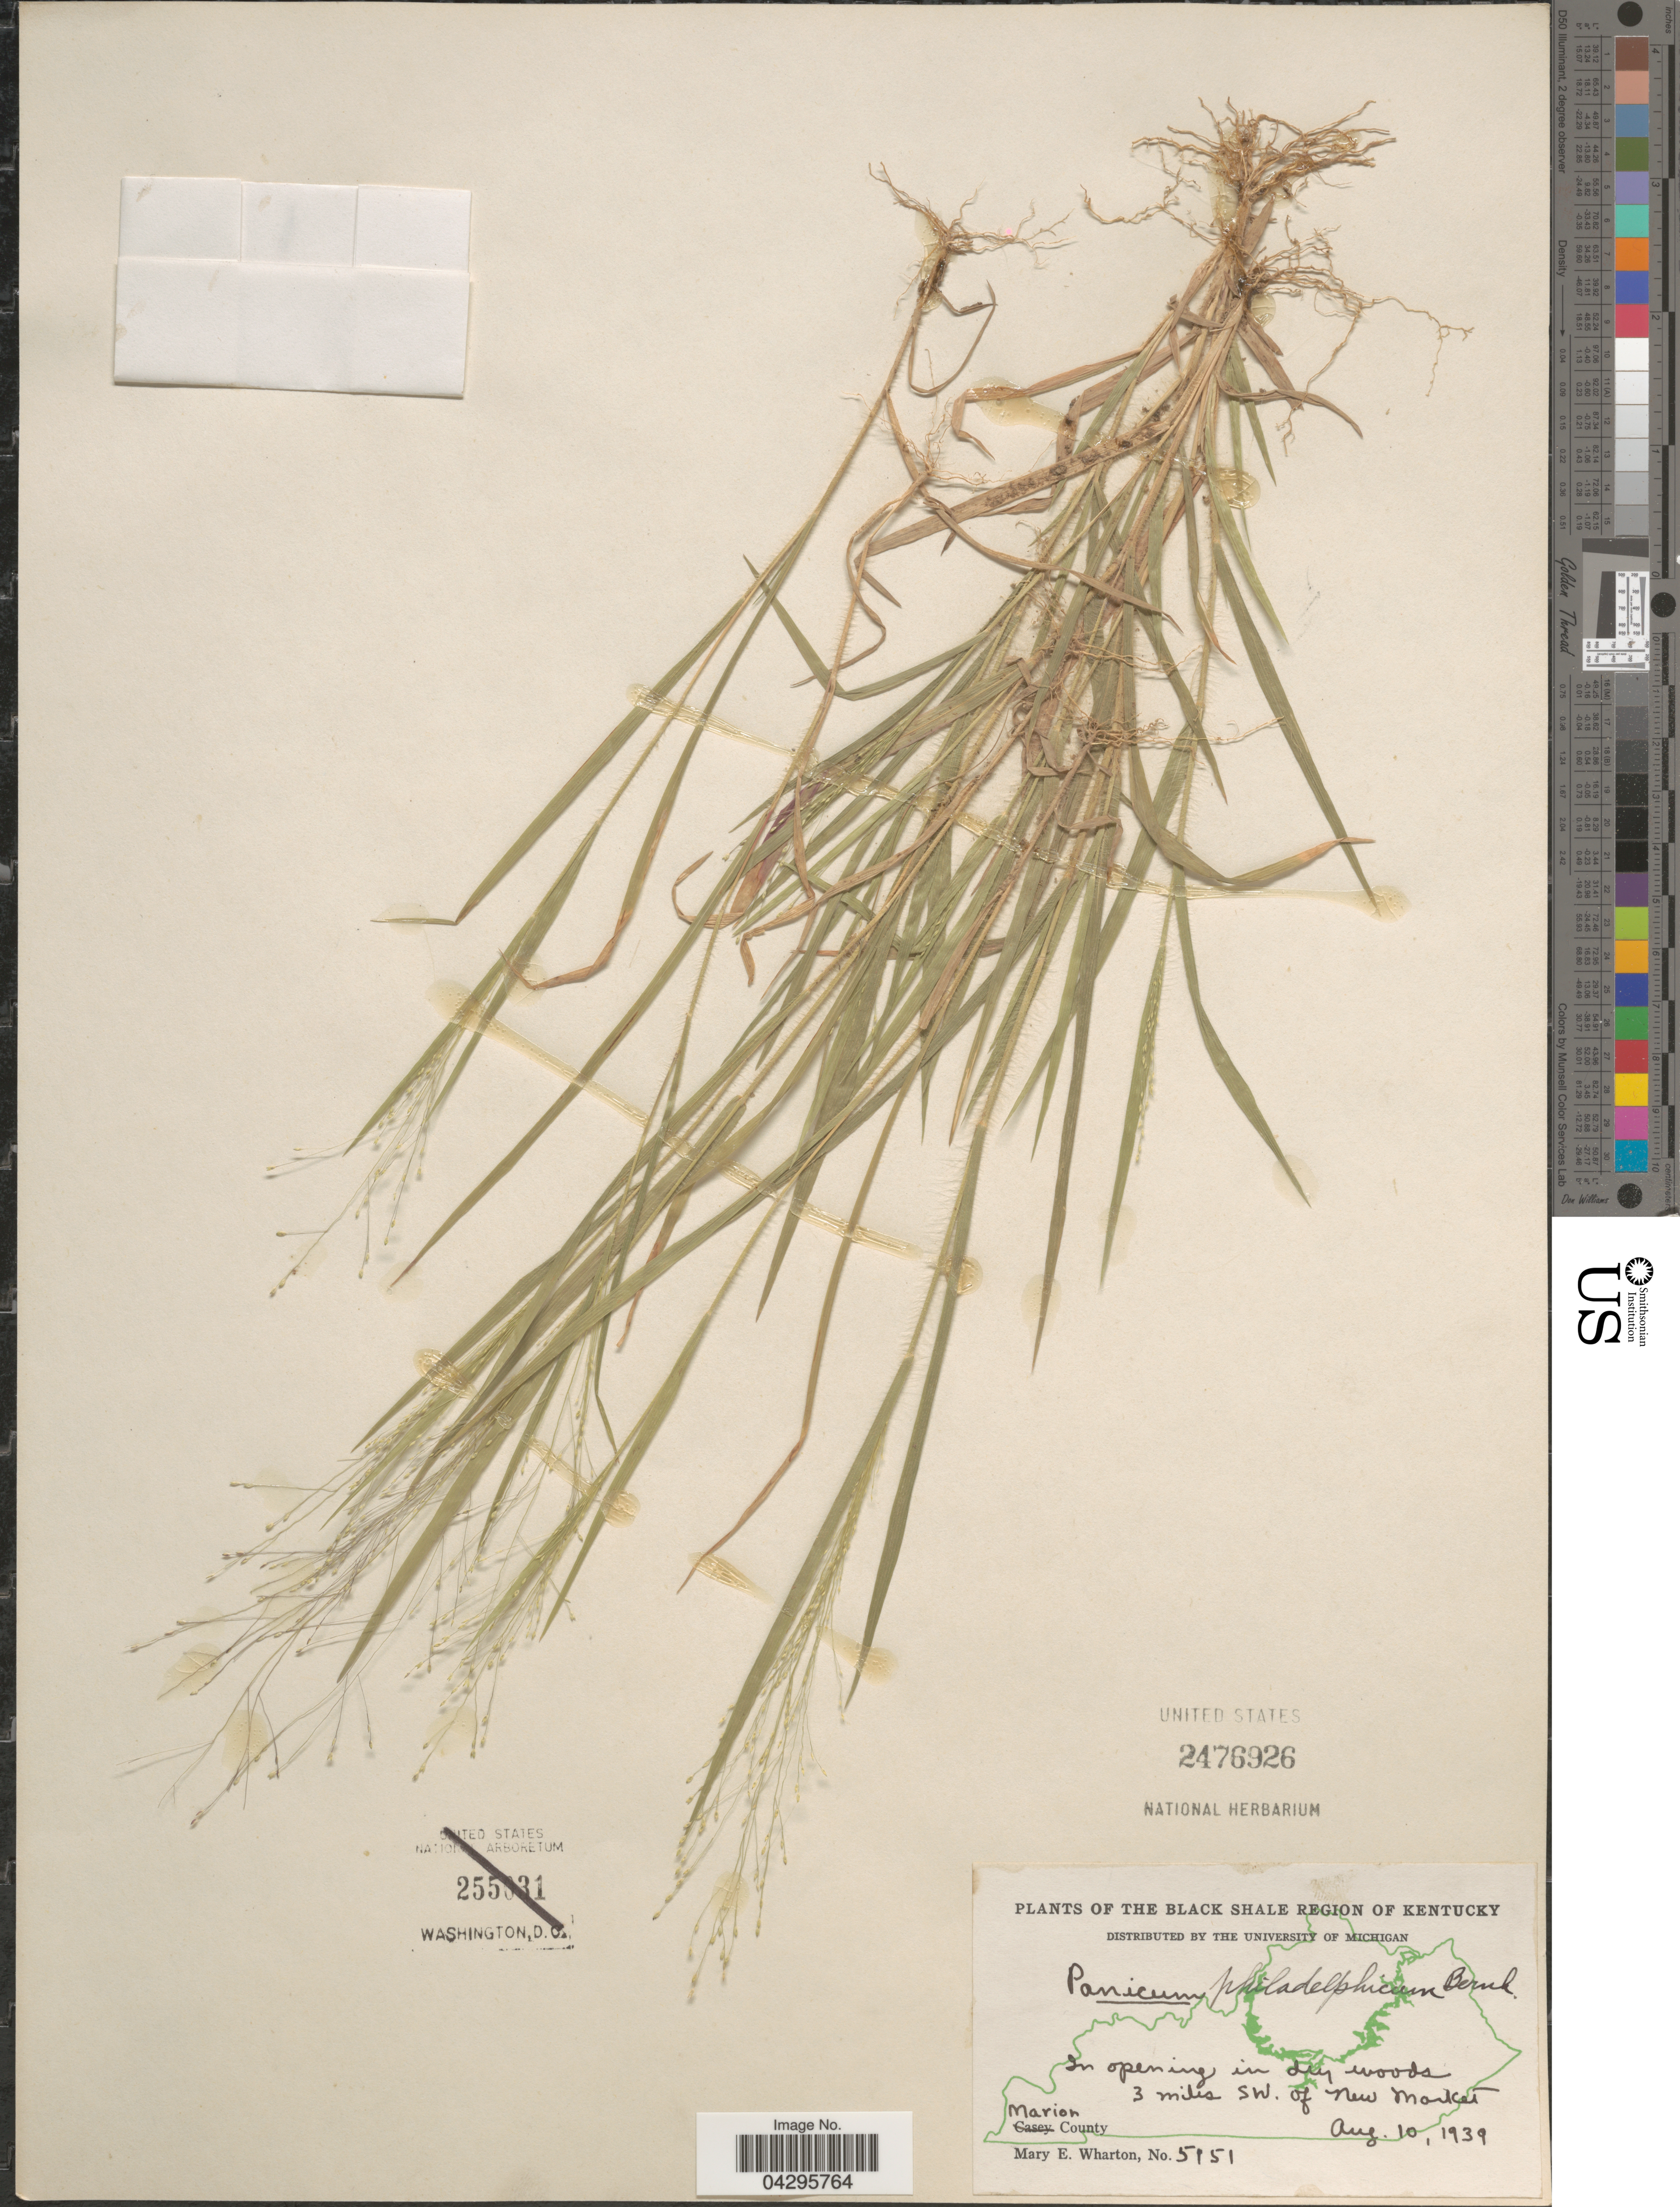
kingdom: Plantae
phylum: Tracheophyta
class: Liliopsida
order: Poales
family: Poaceae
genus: Panicum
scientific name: Panicum philadelphicum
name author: Bernh. ex Trin.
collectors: M. Wharton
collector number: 5151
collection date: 1939-08-10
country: United States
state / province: Kentucky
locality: Black Shale Region of Kentucky. In opening, in dry woods 3 miles SW. of New Market. Marion County.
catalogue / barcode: US 2476926